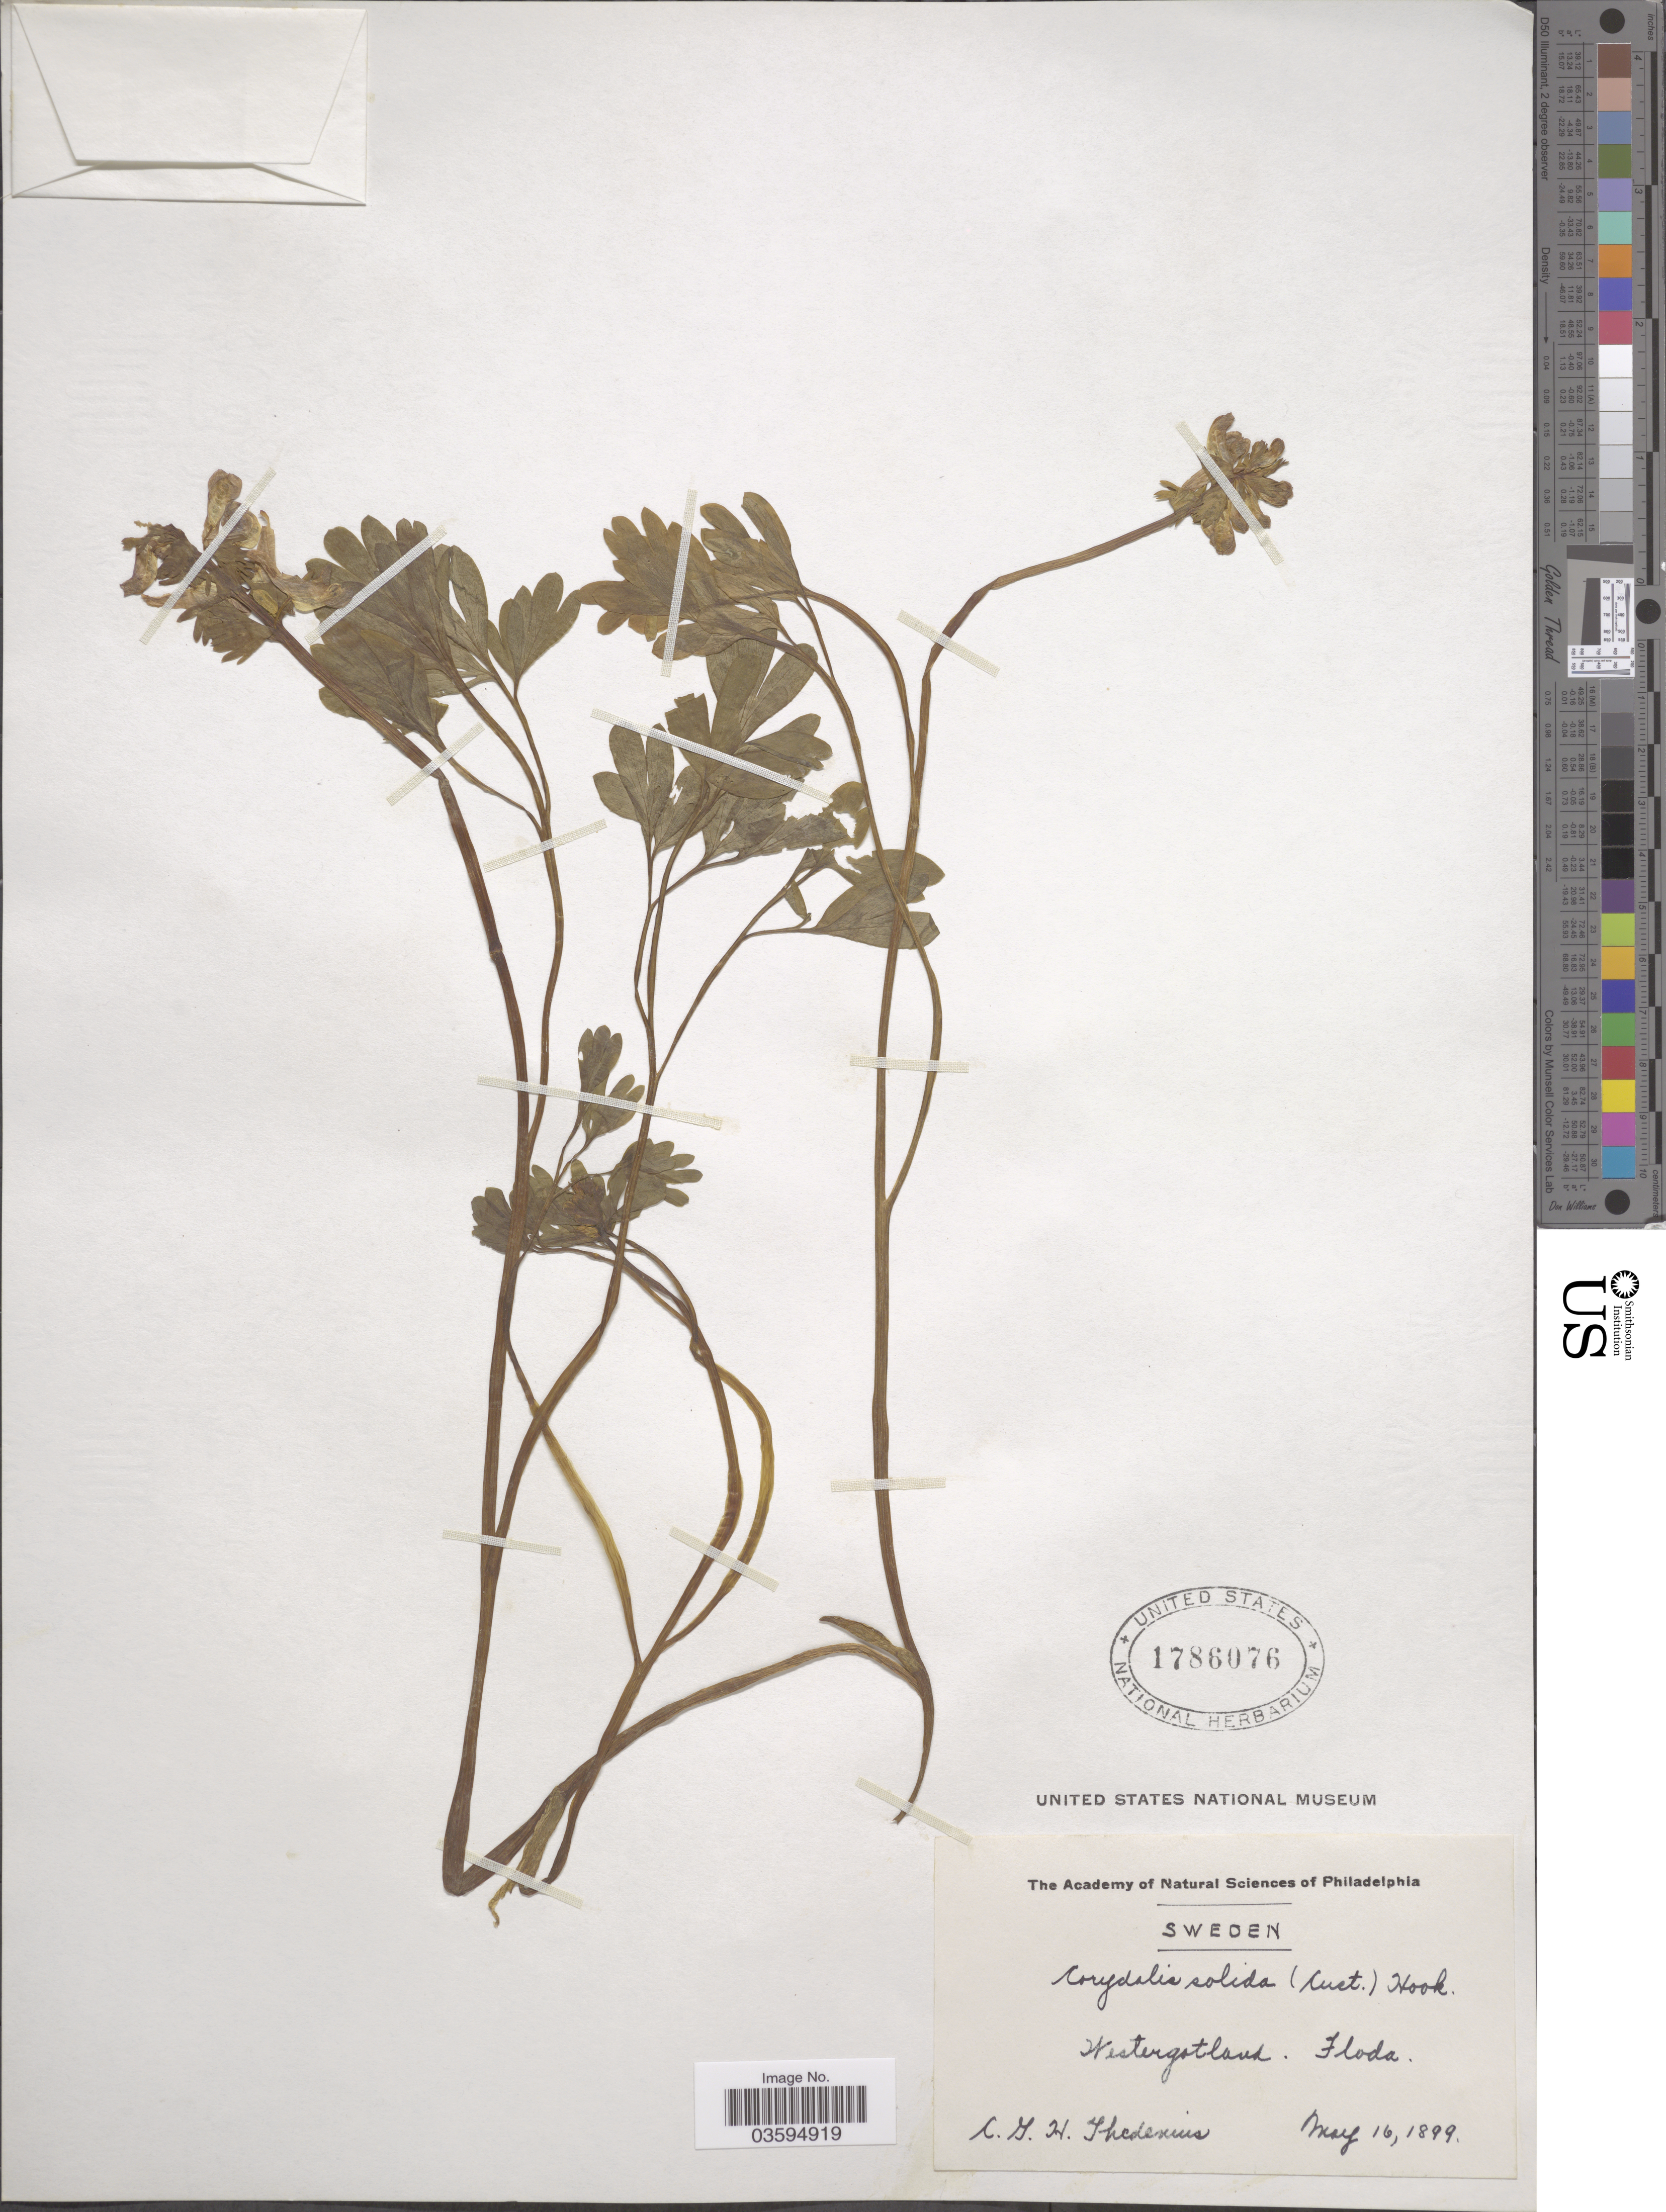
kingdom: Plantae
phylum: Tracheophyta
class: Magnoliopsida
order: Ranunculales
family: Papaveraceae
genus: Corydalis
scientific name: Corydalis solida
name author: (L.) Clairv.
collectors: C. Thedenius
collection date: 1899-05-16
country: Sweden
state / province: Västra Götaland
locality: Westergotland. Floda [interpreted].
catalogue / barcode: US 1786076